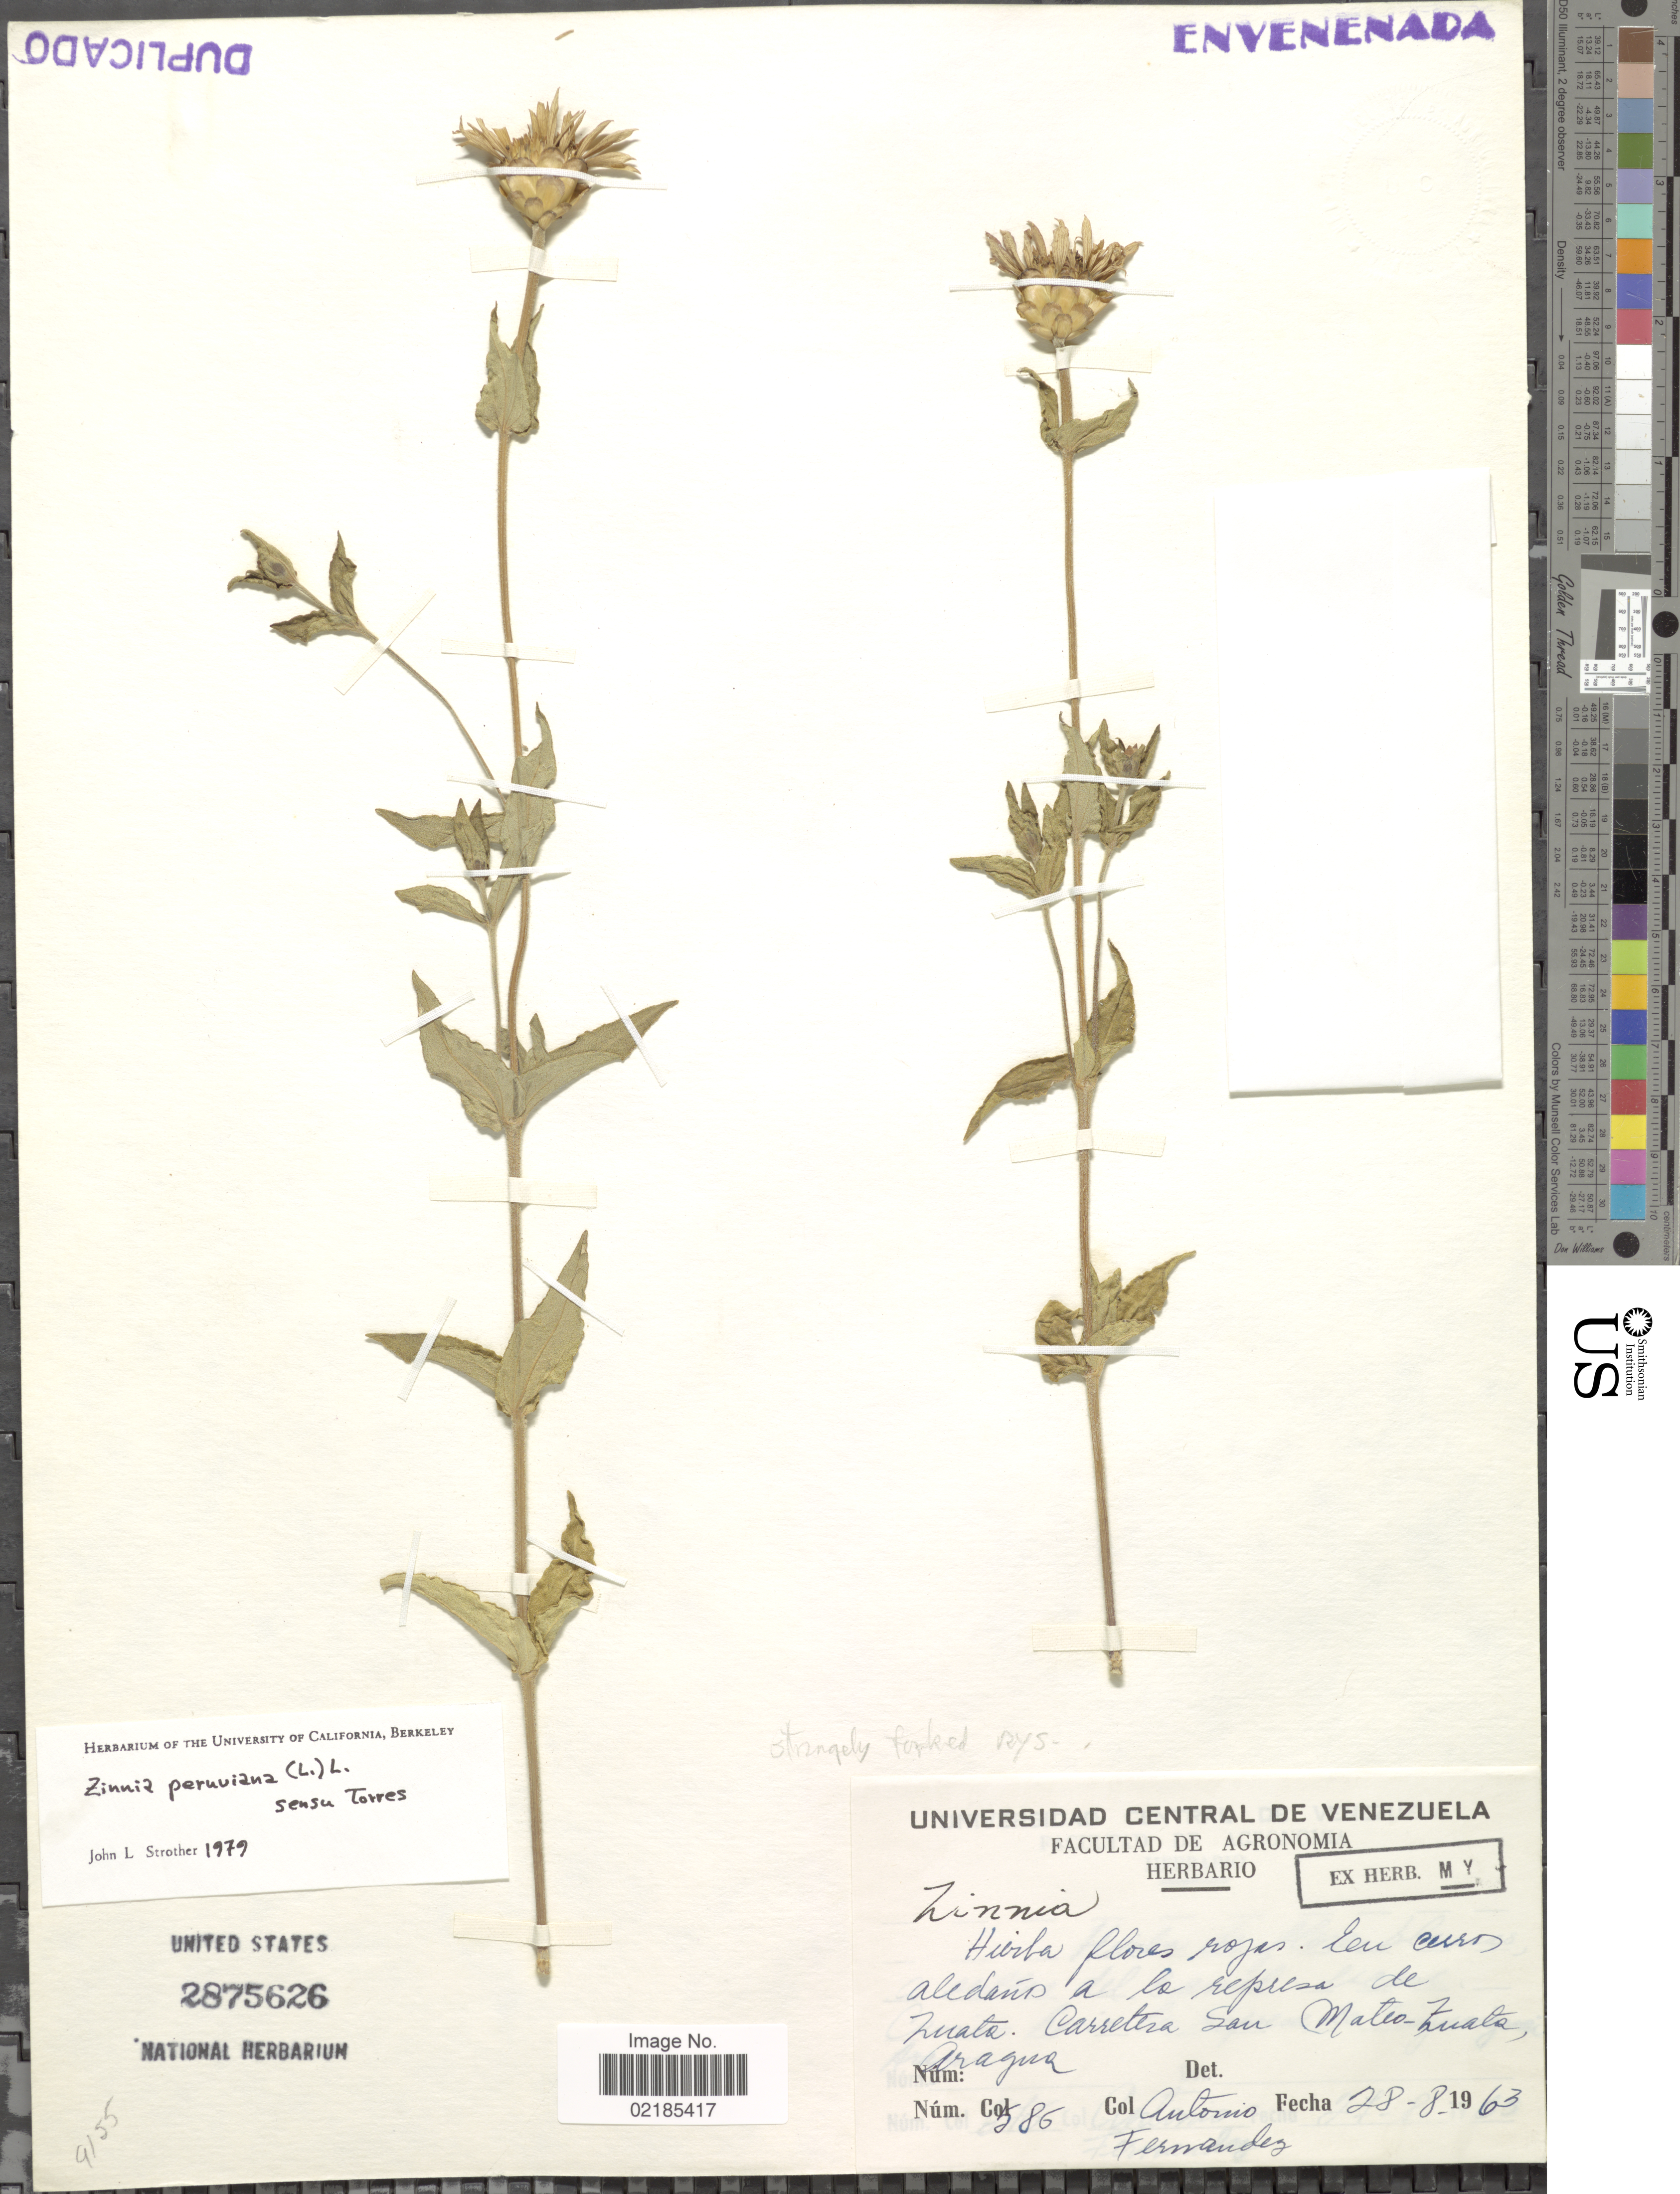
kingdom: Plantae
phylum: Tracheophyta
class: Magnoliopsida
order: Asterales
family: Asteraceae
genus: Zinnia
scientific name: Zinnia multiflora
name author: L.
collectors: A. Fernandez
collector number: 86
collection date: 1963-08-28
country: Venezuela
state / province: Aragua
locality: A la represa de Zuata. Carretera San Mateo- Zuata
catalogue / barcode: US 2875626